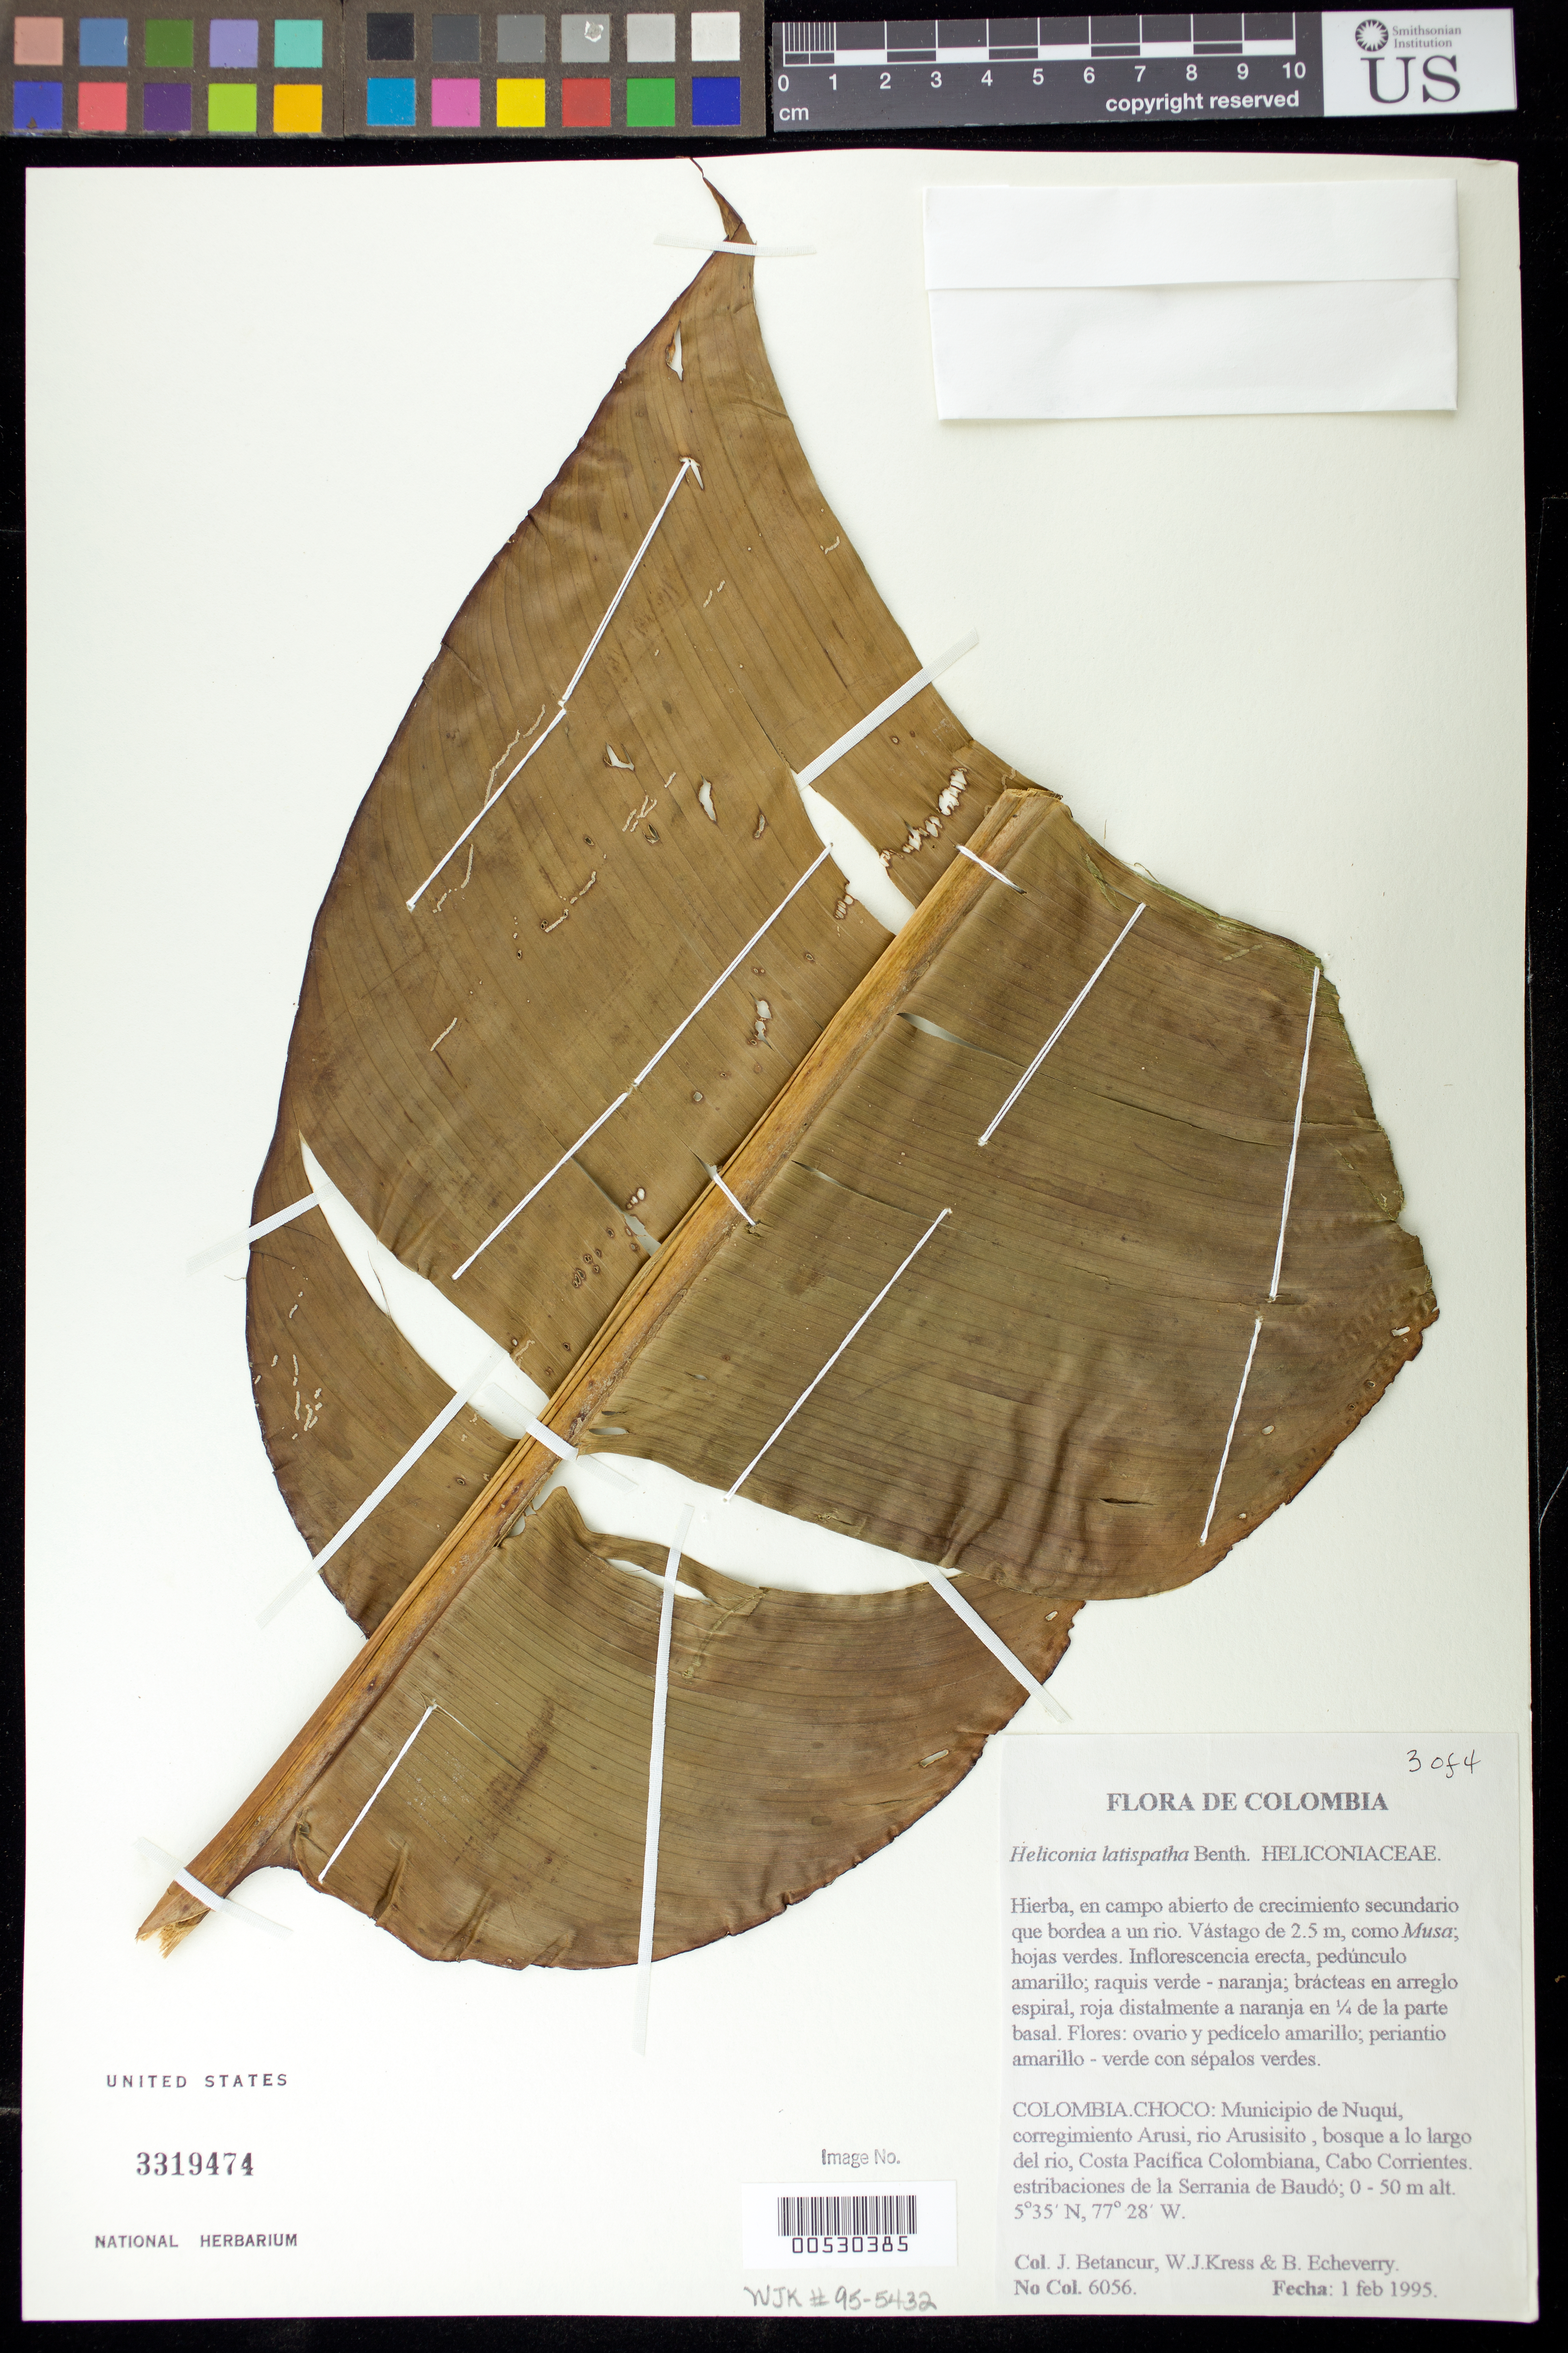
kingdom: Plantae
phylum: Tracheophyta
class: Liliopsida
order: Zingiberales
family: Heliconiaceae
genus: Heliconia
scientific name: Heliconia latispatha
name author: Benth.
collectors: J. C. Betancur, W. J. Kress & B. Echeverry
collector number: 6056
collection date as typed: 01 Feb 1990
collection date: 1990-02-01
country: Colombia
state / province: Chocó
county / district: Nuqui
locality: Rio Arusicito, just south of Arusi.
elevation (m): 0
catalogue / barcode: US 3319474